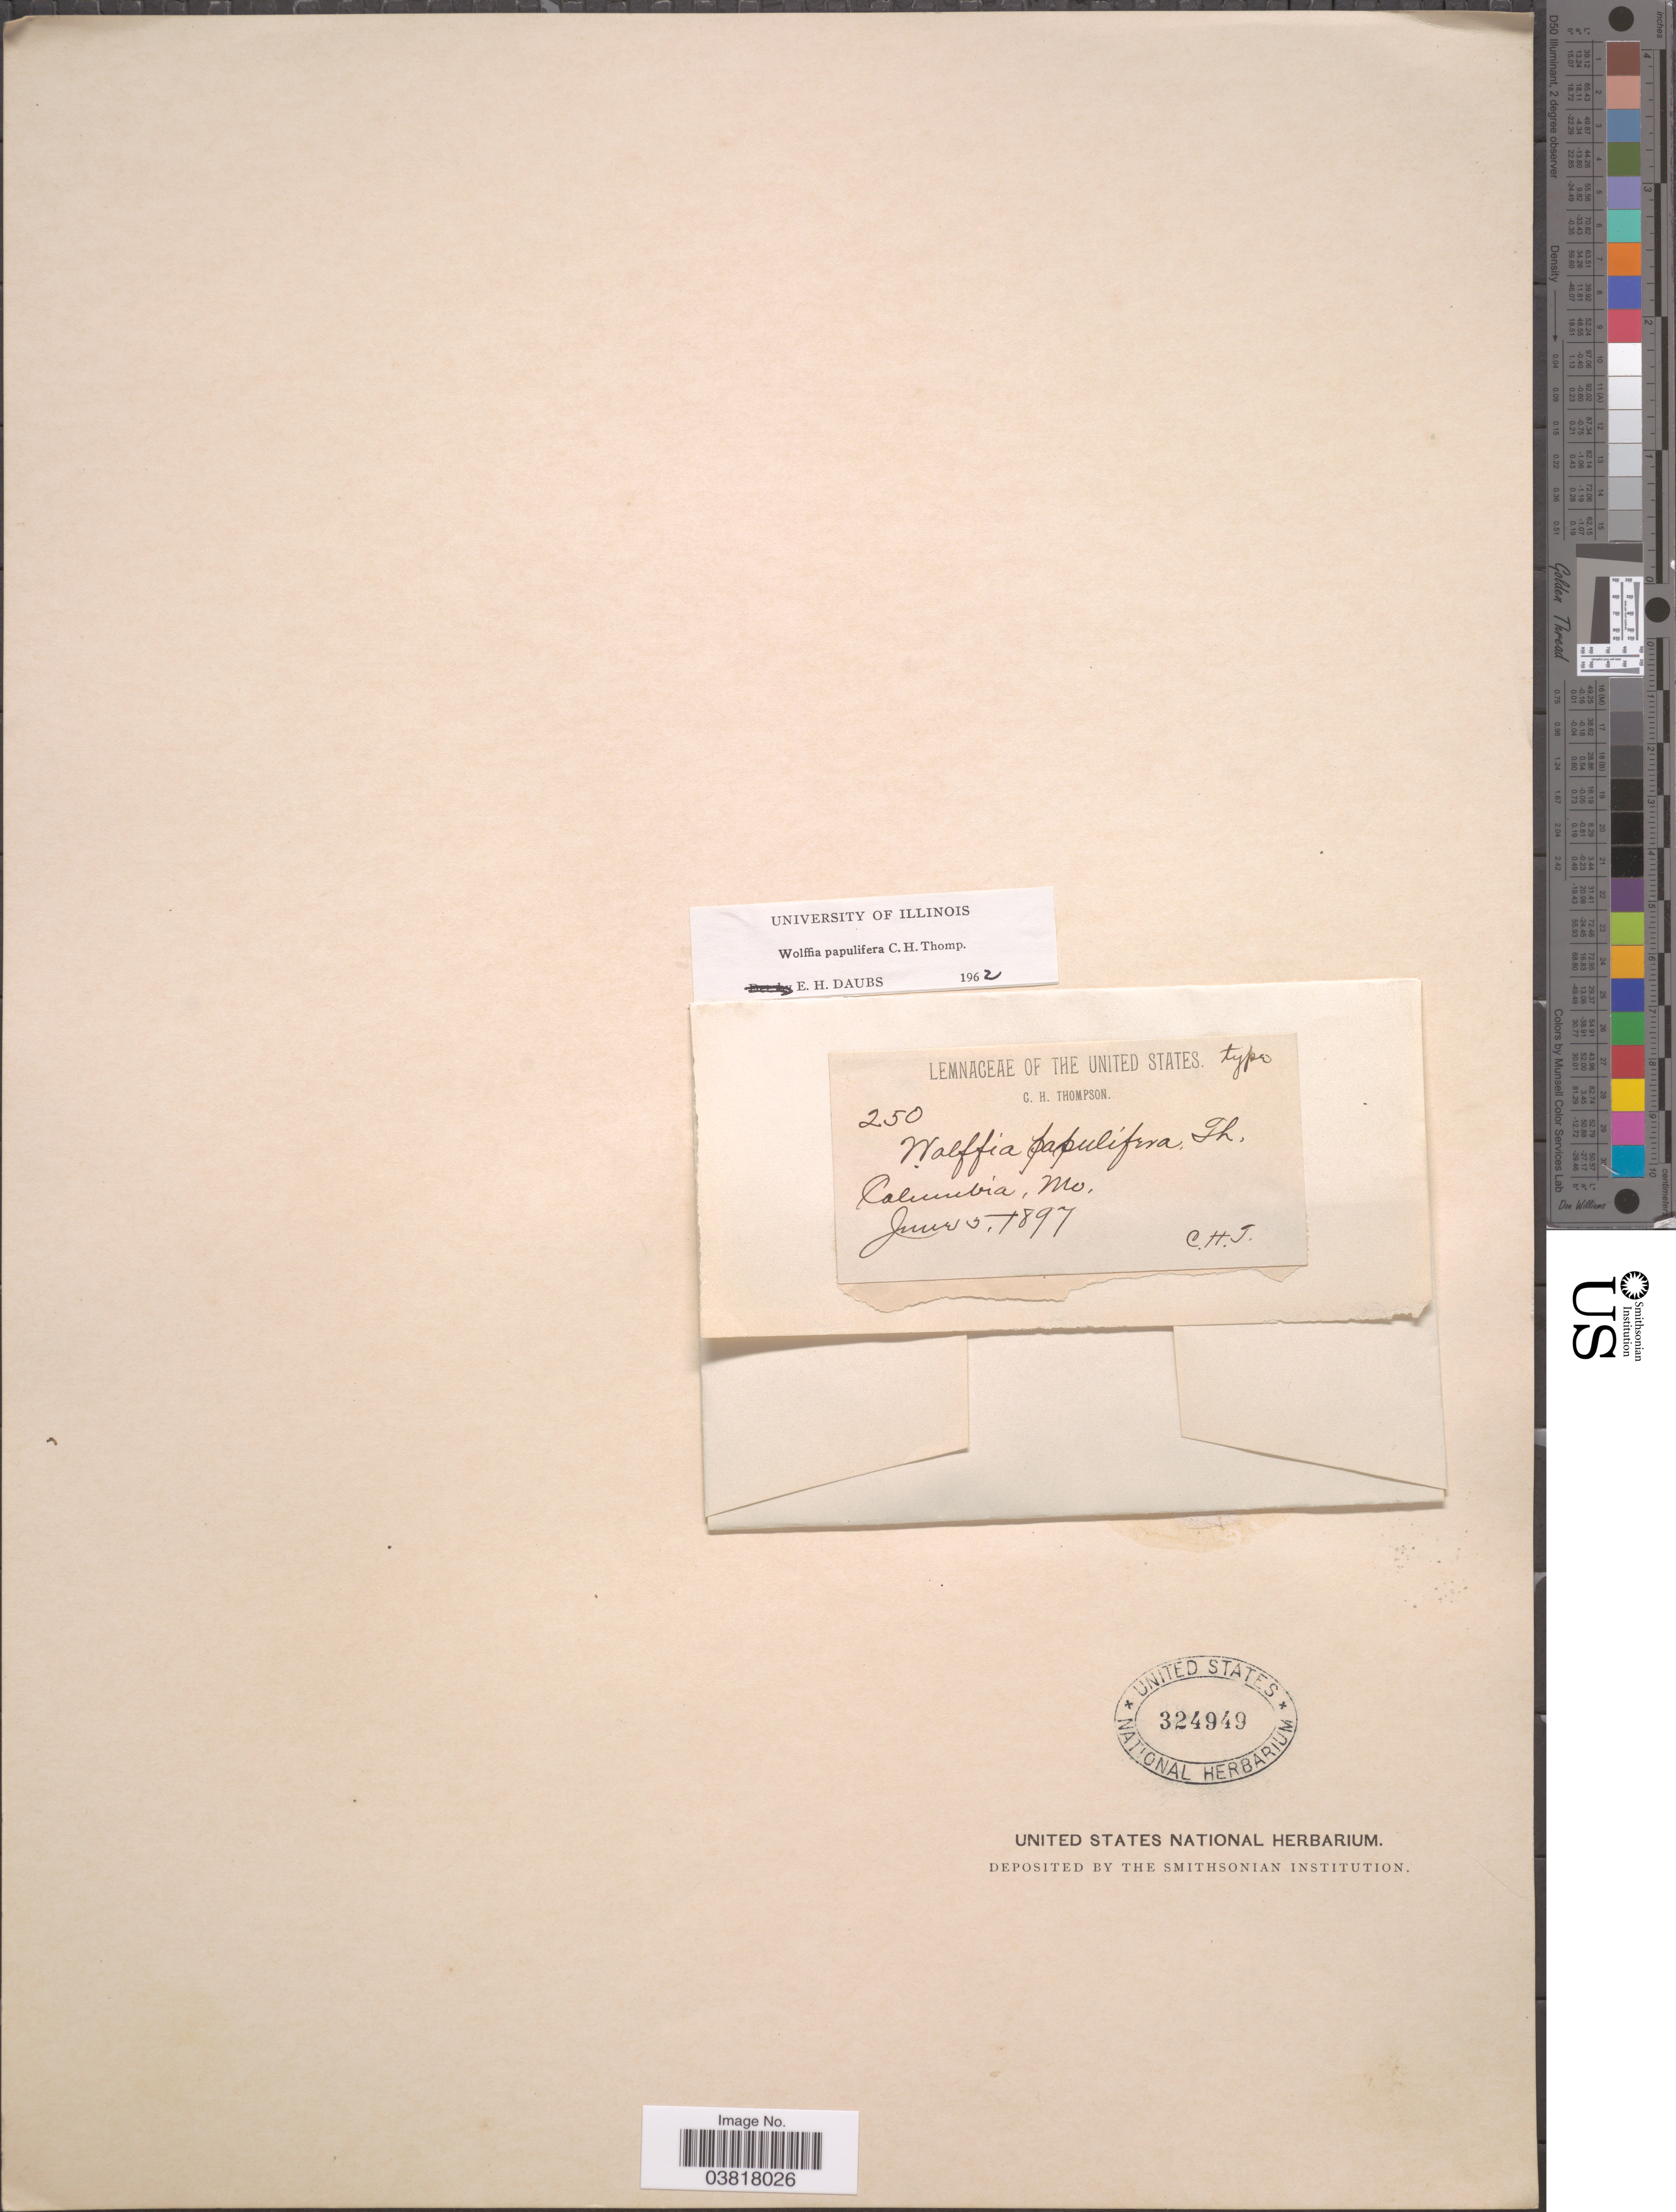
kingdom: Plantae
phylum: Tracheophyta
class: Liliopsida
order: Alismatales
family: Araceae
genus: Wolffia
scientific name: Wolffia papulifera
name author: C.H. Thomps.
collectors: C. H. Thompson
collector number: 250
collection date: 1897-06-05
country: United States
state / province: Missouri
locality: Columbia.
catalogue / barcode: US 324949